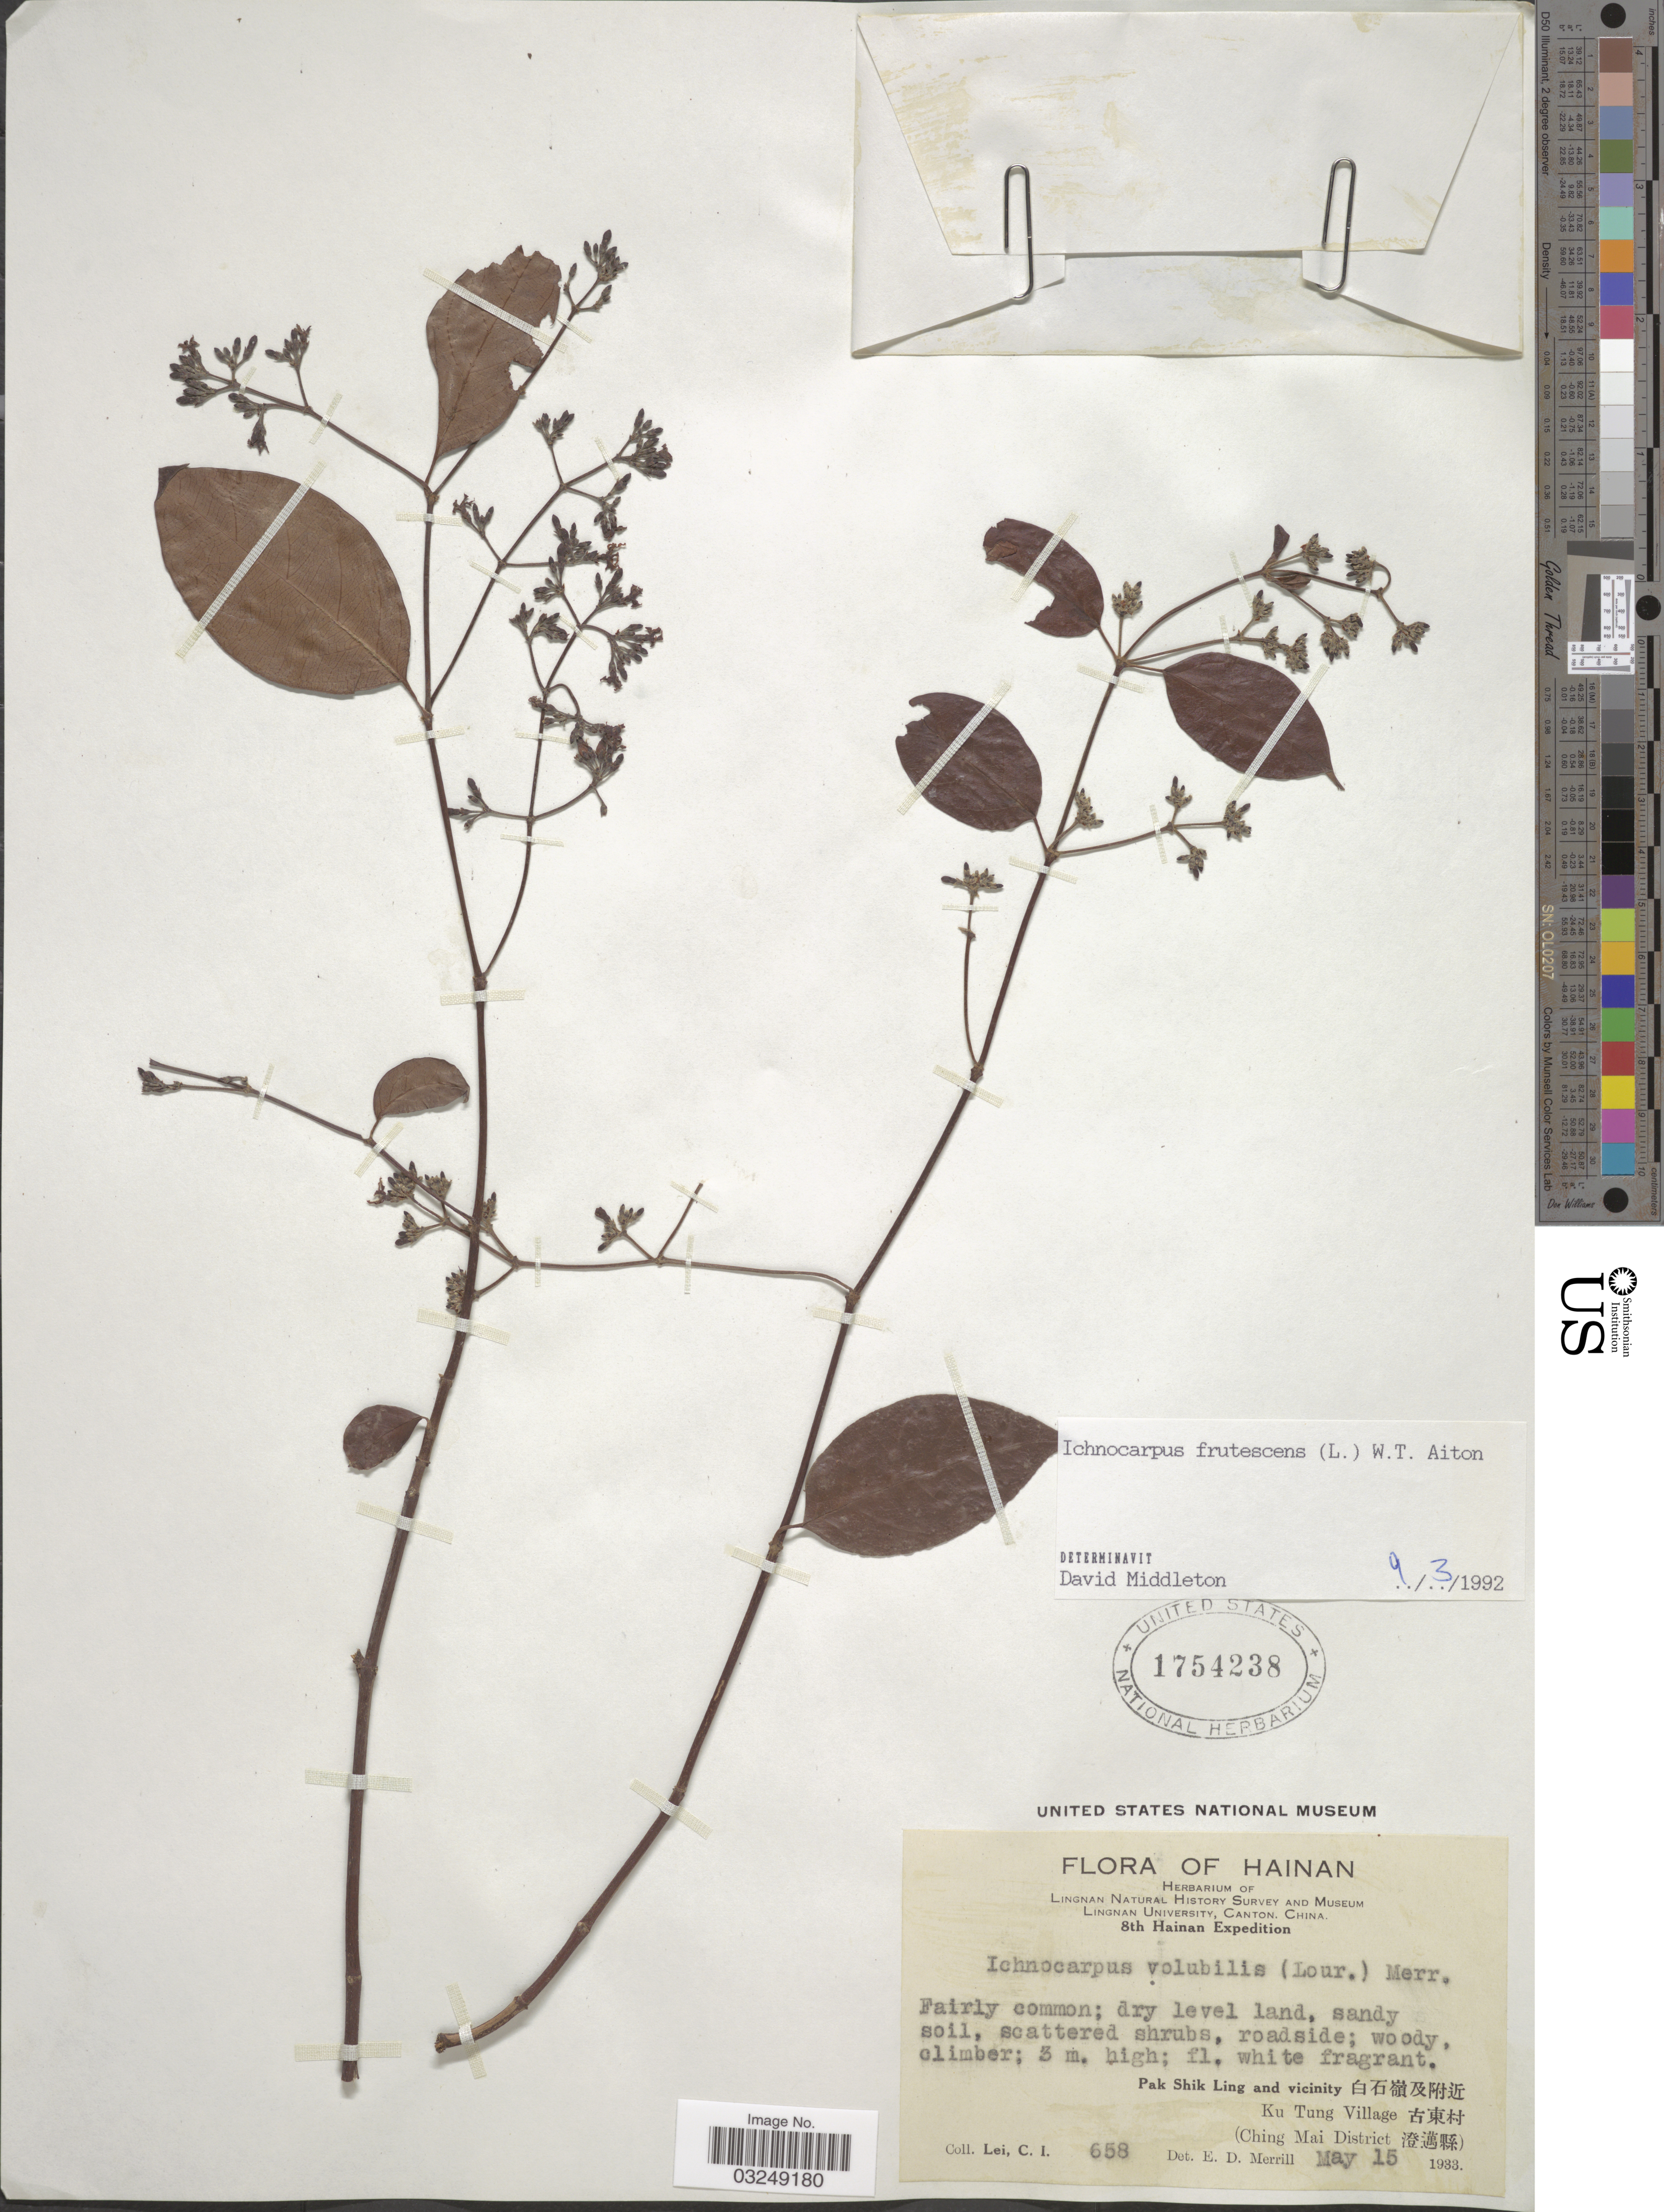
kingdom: Plantae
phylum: Tracheophyta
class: Magnoliopsida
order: Gentianales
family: Apocynaceae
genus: Ichnocarpus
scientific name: Ichnocarpus frutescens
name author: (L.) W.T. Aiton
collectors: C. I. Lei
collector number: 658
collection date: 1933-05-15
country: China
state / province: Hainan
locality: PakShikLing and Vicinity, Ku Tung Village, (Ching Mai District), (Ching Mai District.)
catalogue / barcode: US 1754238